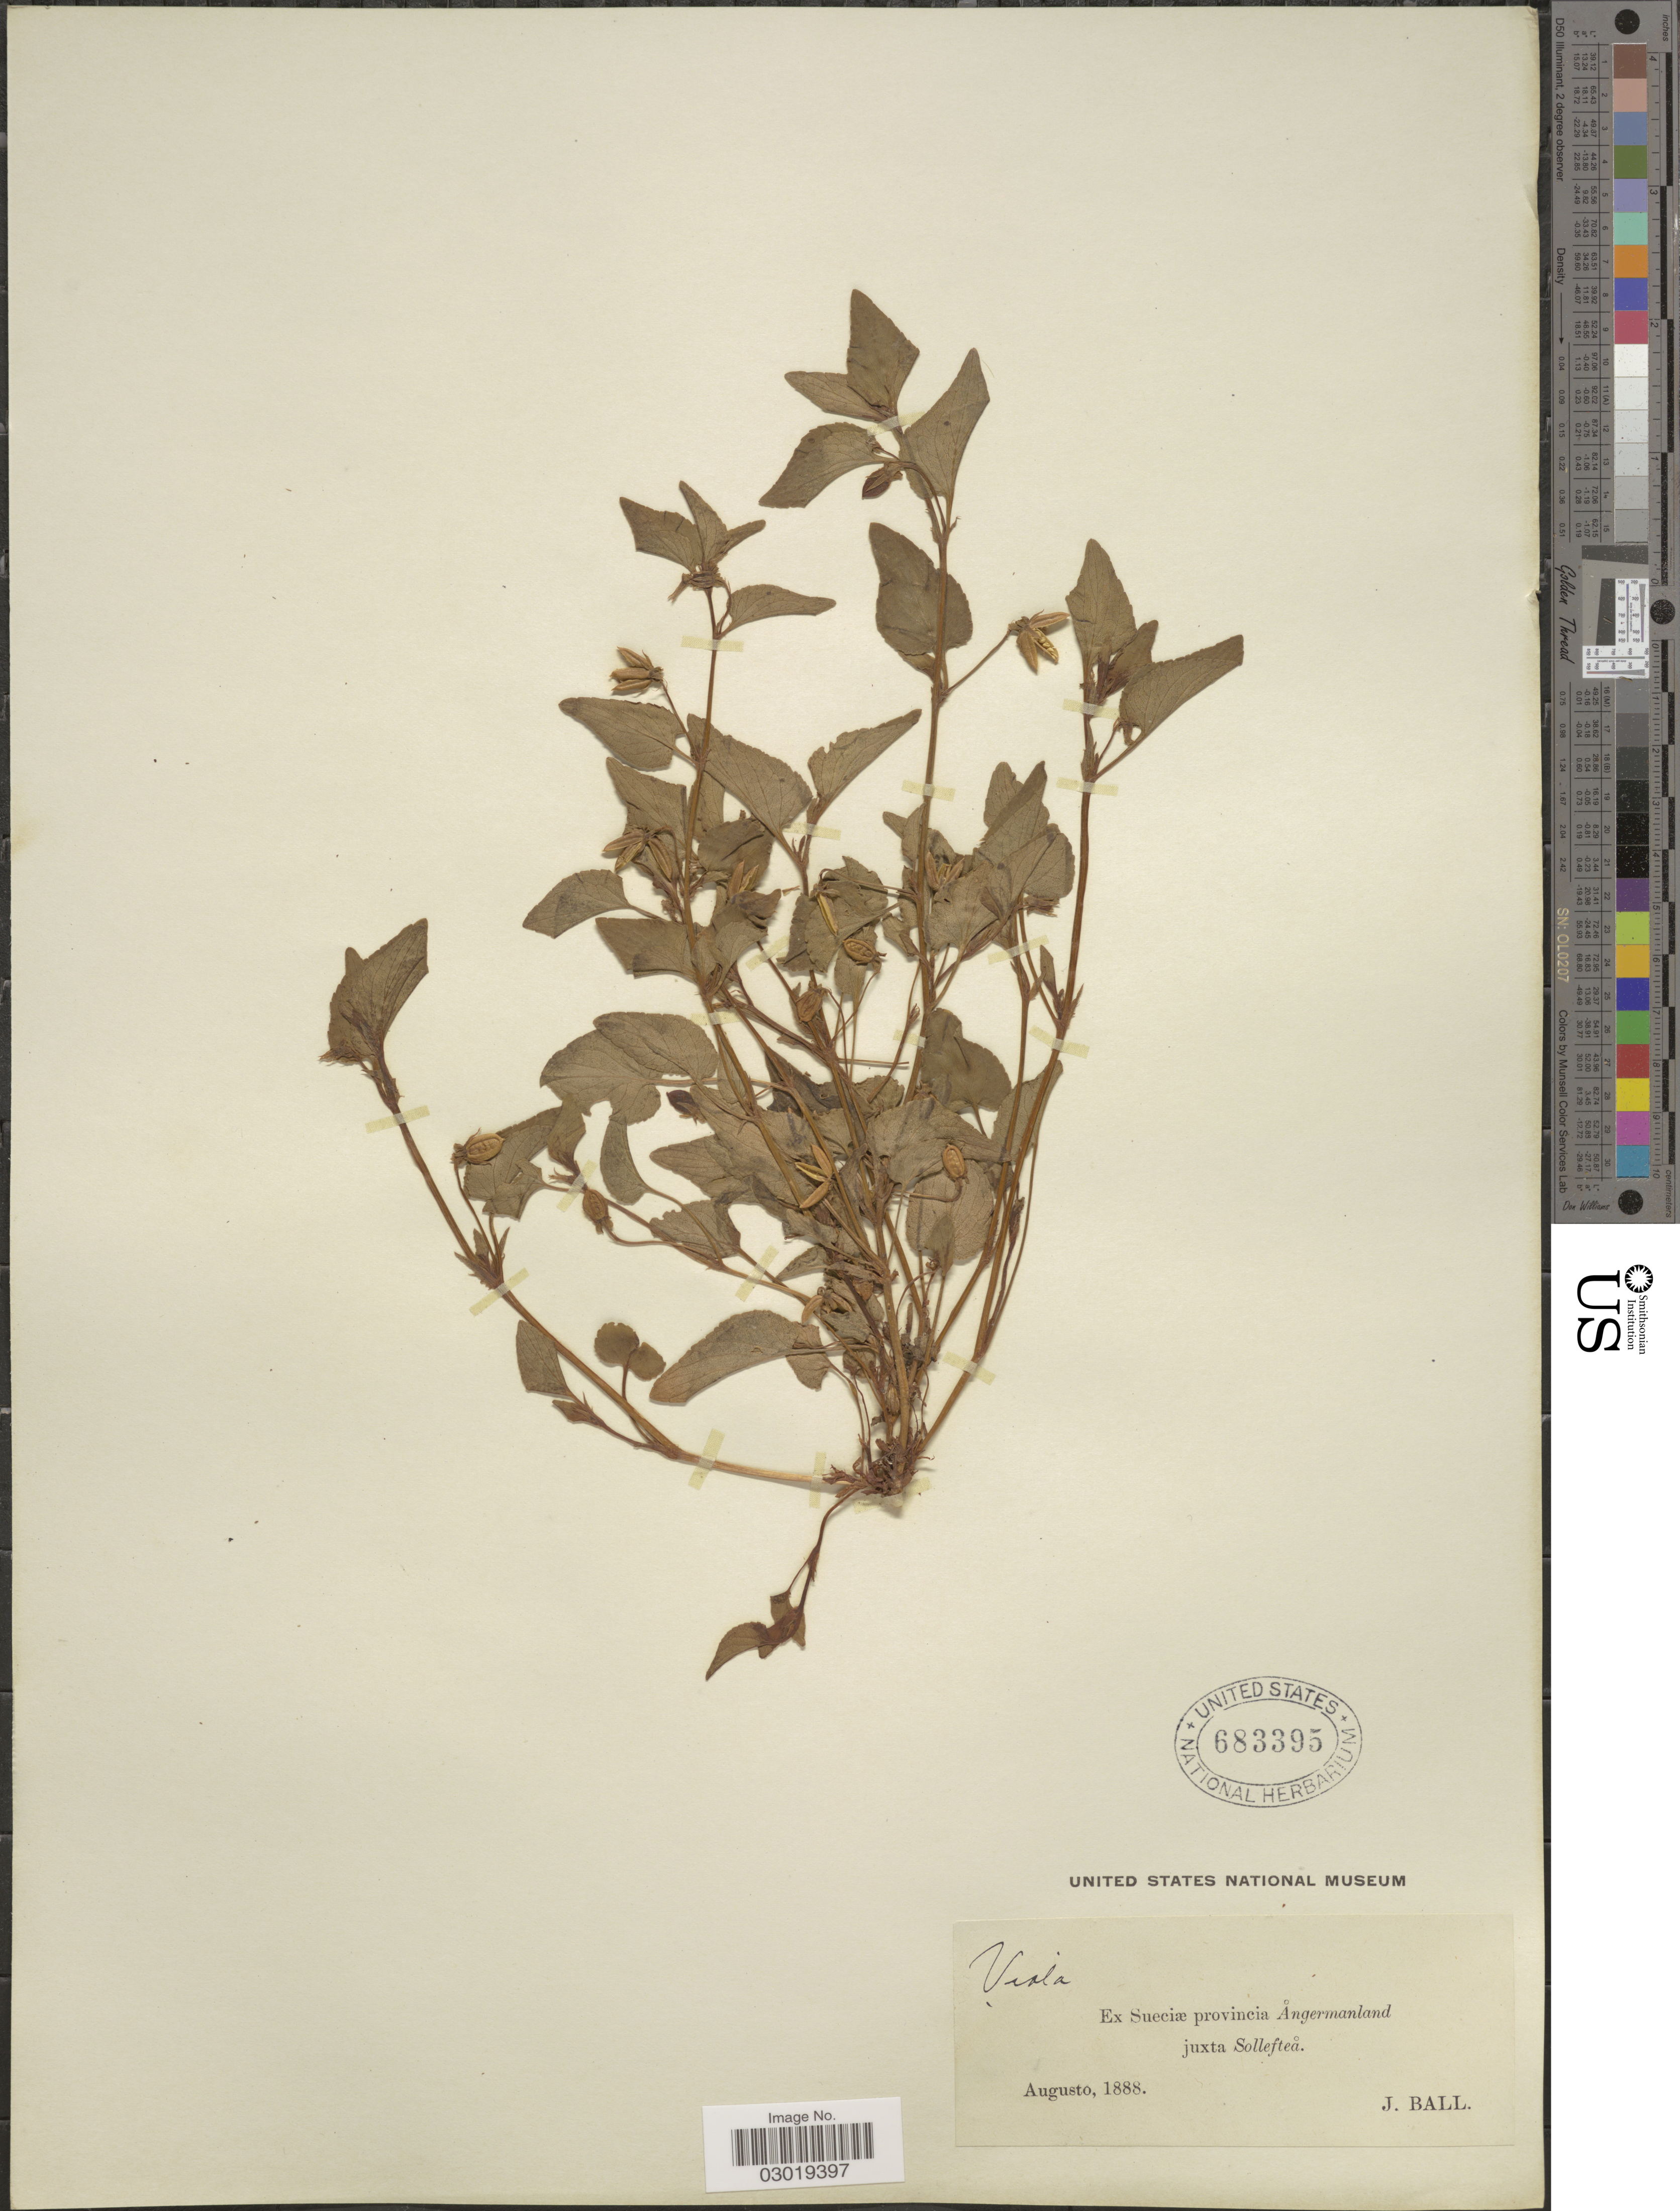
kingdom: Plantae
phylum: Tracheophyta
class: Magnoliopsida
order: Malpighiales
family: Violaceae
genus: Viola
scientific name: Viola sp.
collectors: J. Ball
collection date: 1888-08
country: Sweden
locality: Sueciæ provincia Angermanland juxta Solleftea.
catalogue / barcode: US 683395